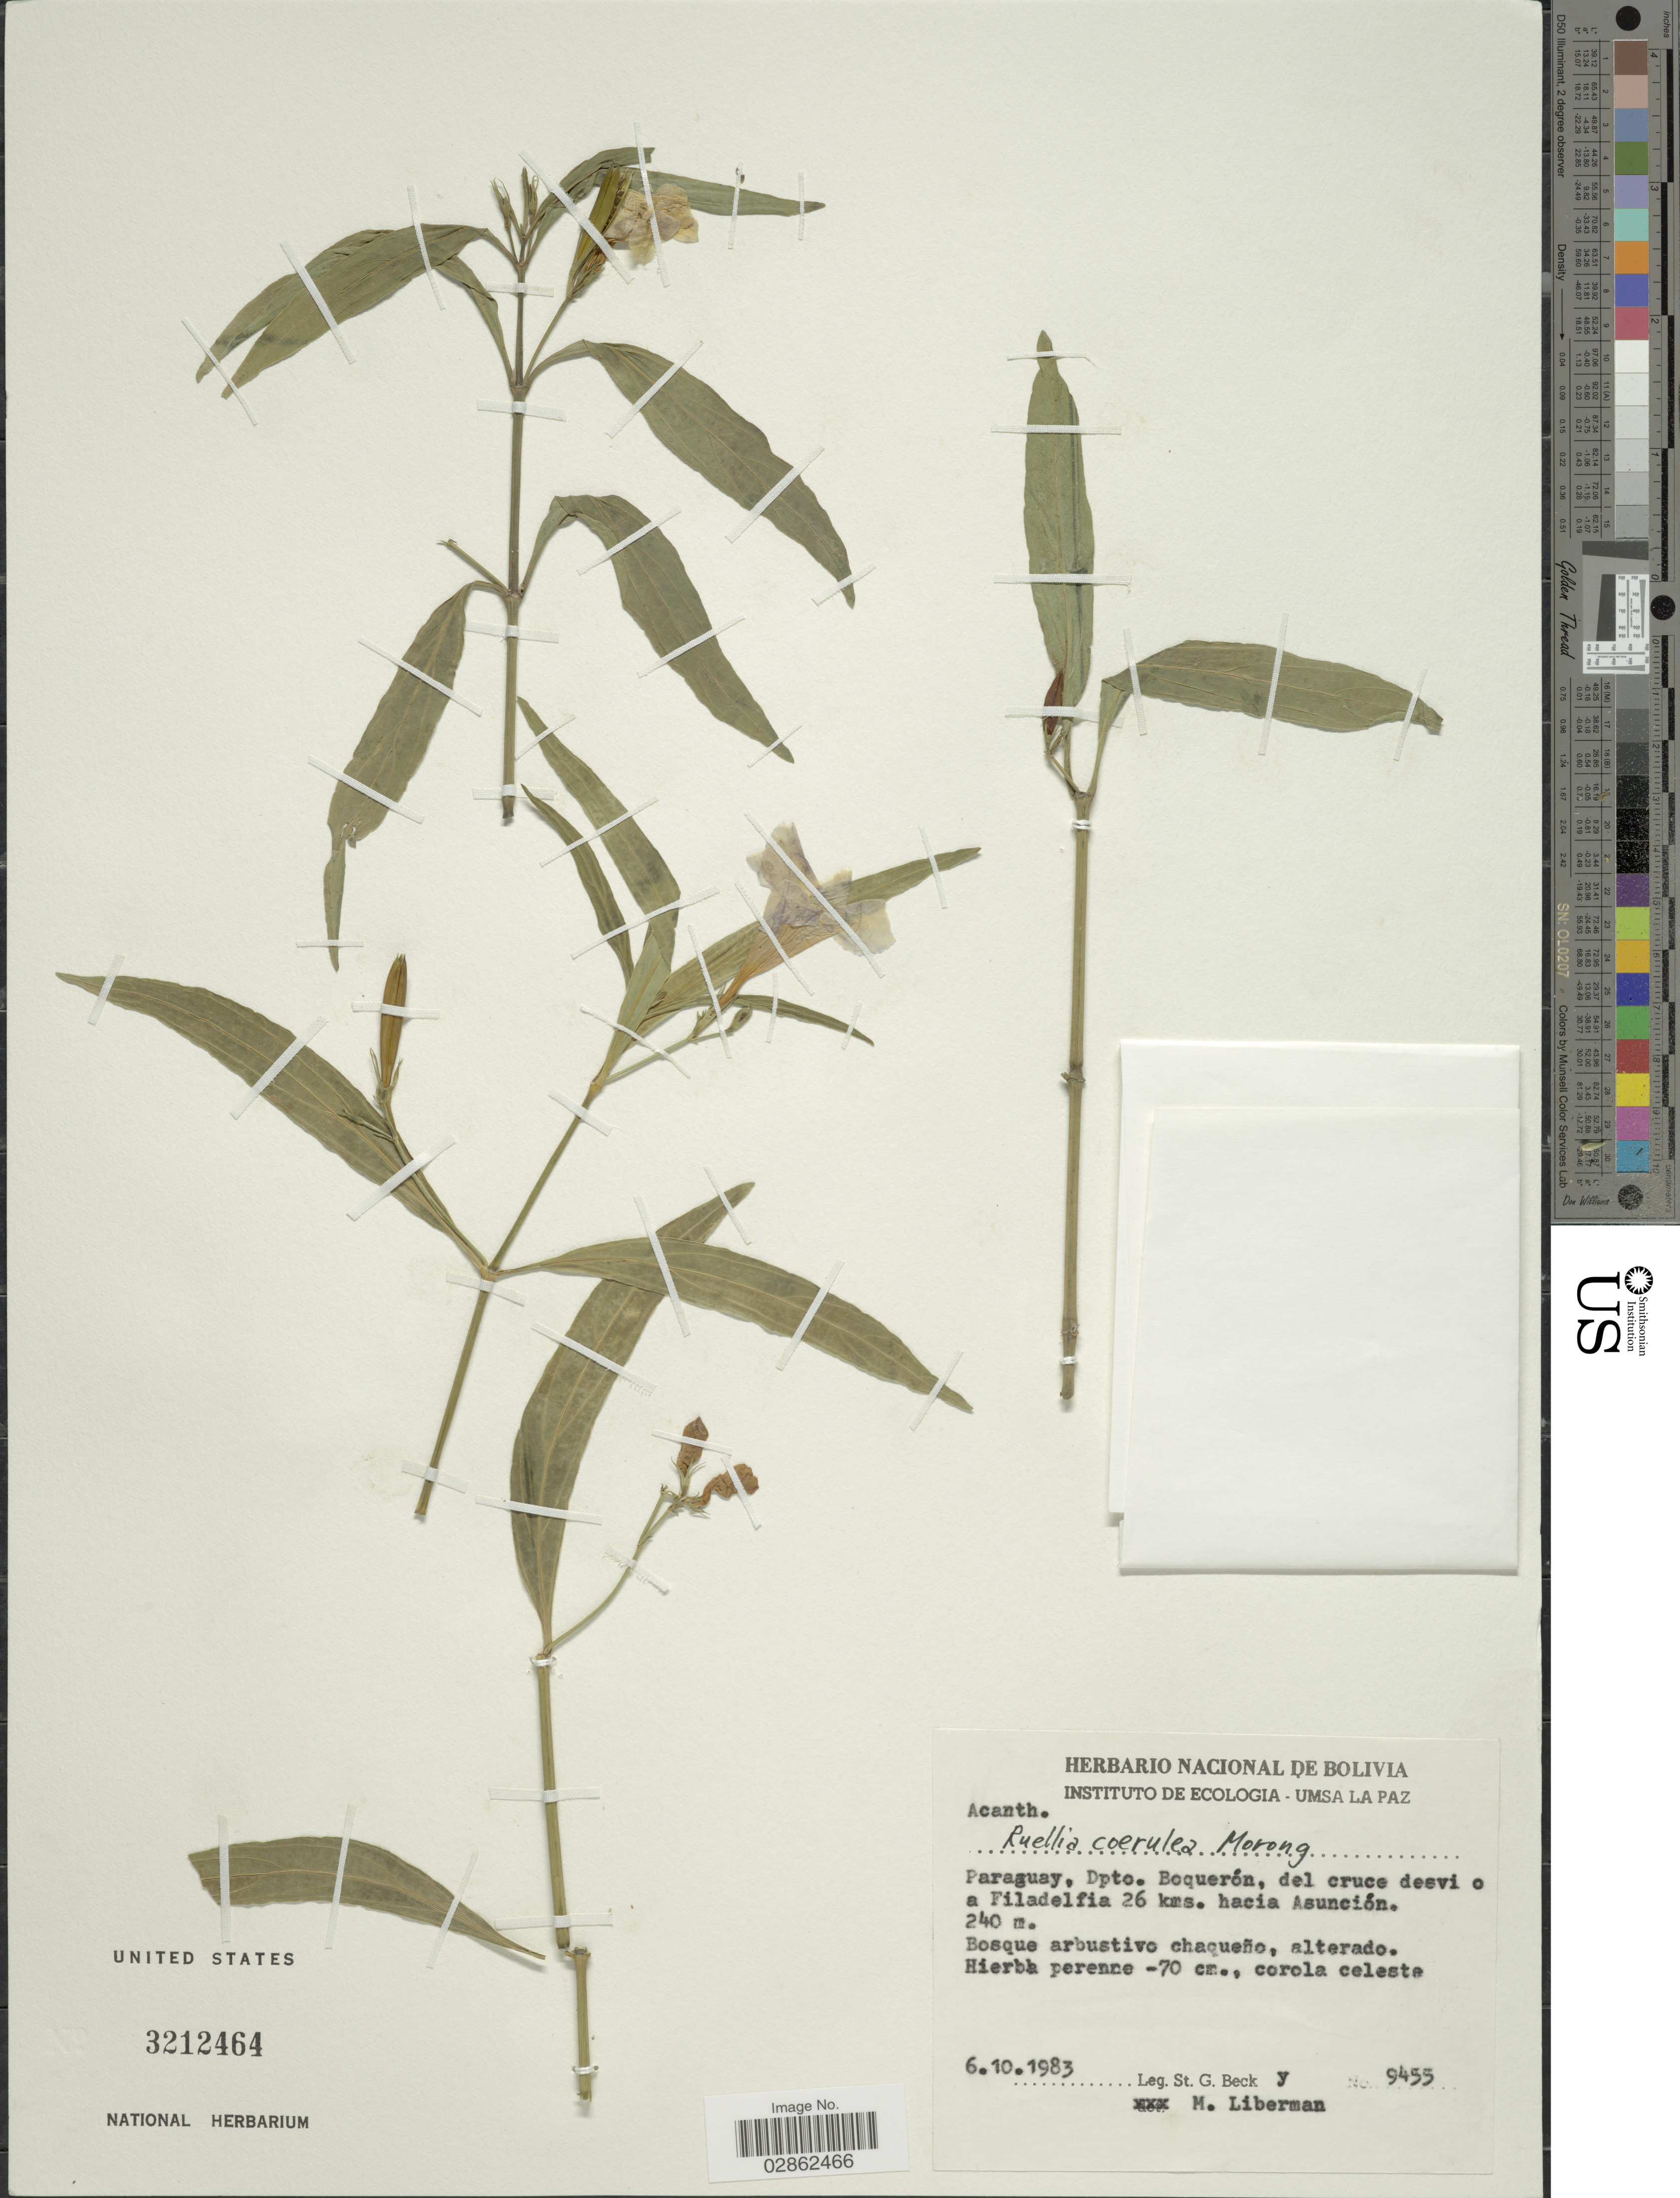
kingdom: Plantae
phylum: Tracheophyta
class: Magnoliopsida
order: Lamiales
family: Acanthaceae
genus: Ruellia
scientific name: Ruellia tweediana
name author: Griseb.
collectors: S. G. Beck & M. Liberman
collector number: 9455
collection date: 1983-10-06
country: Paraguay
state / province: Boqueron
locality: Dpto. Boquerón, del cruce desvio a Filadelfia 26 kms. hacia Asunción.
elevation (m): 240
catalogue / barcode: US 3212464